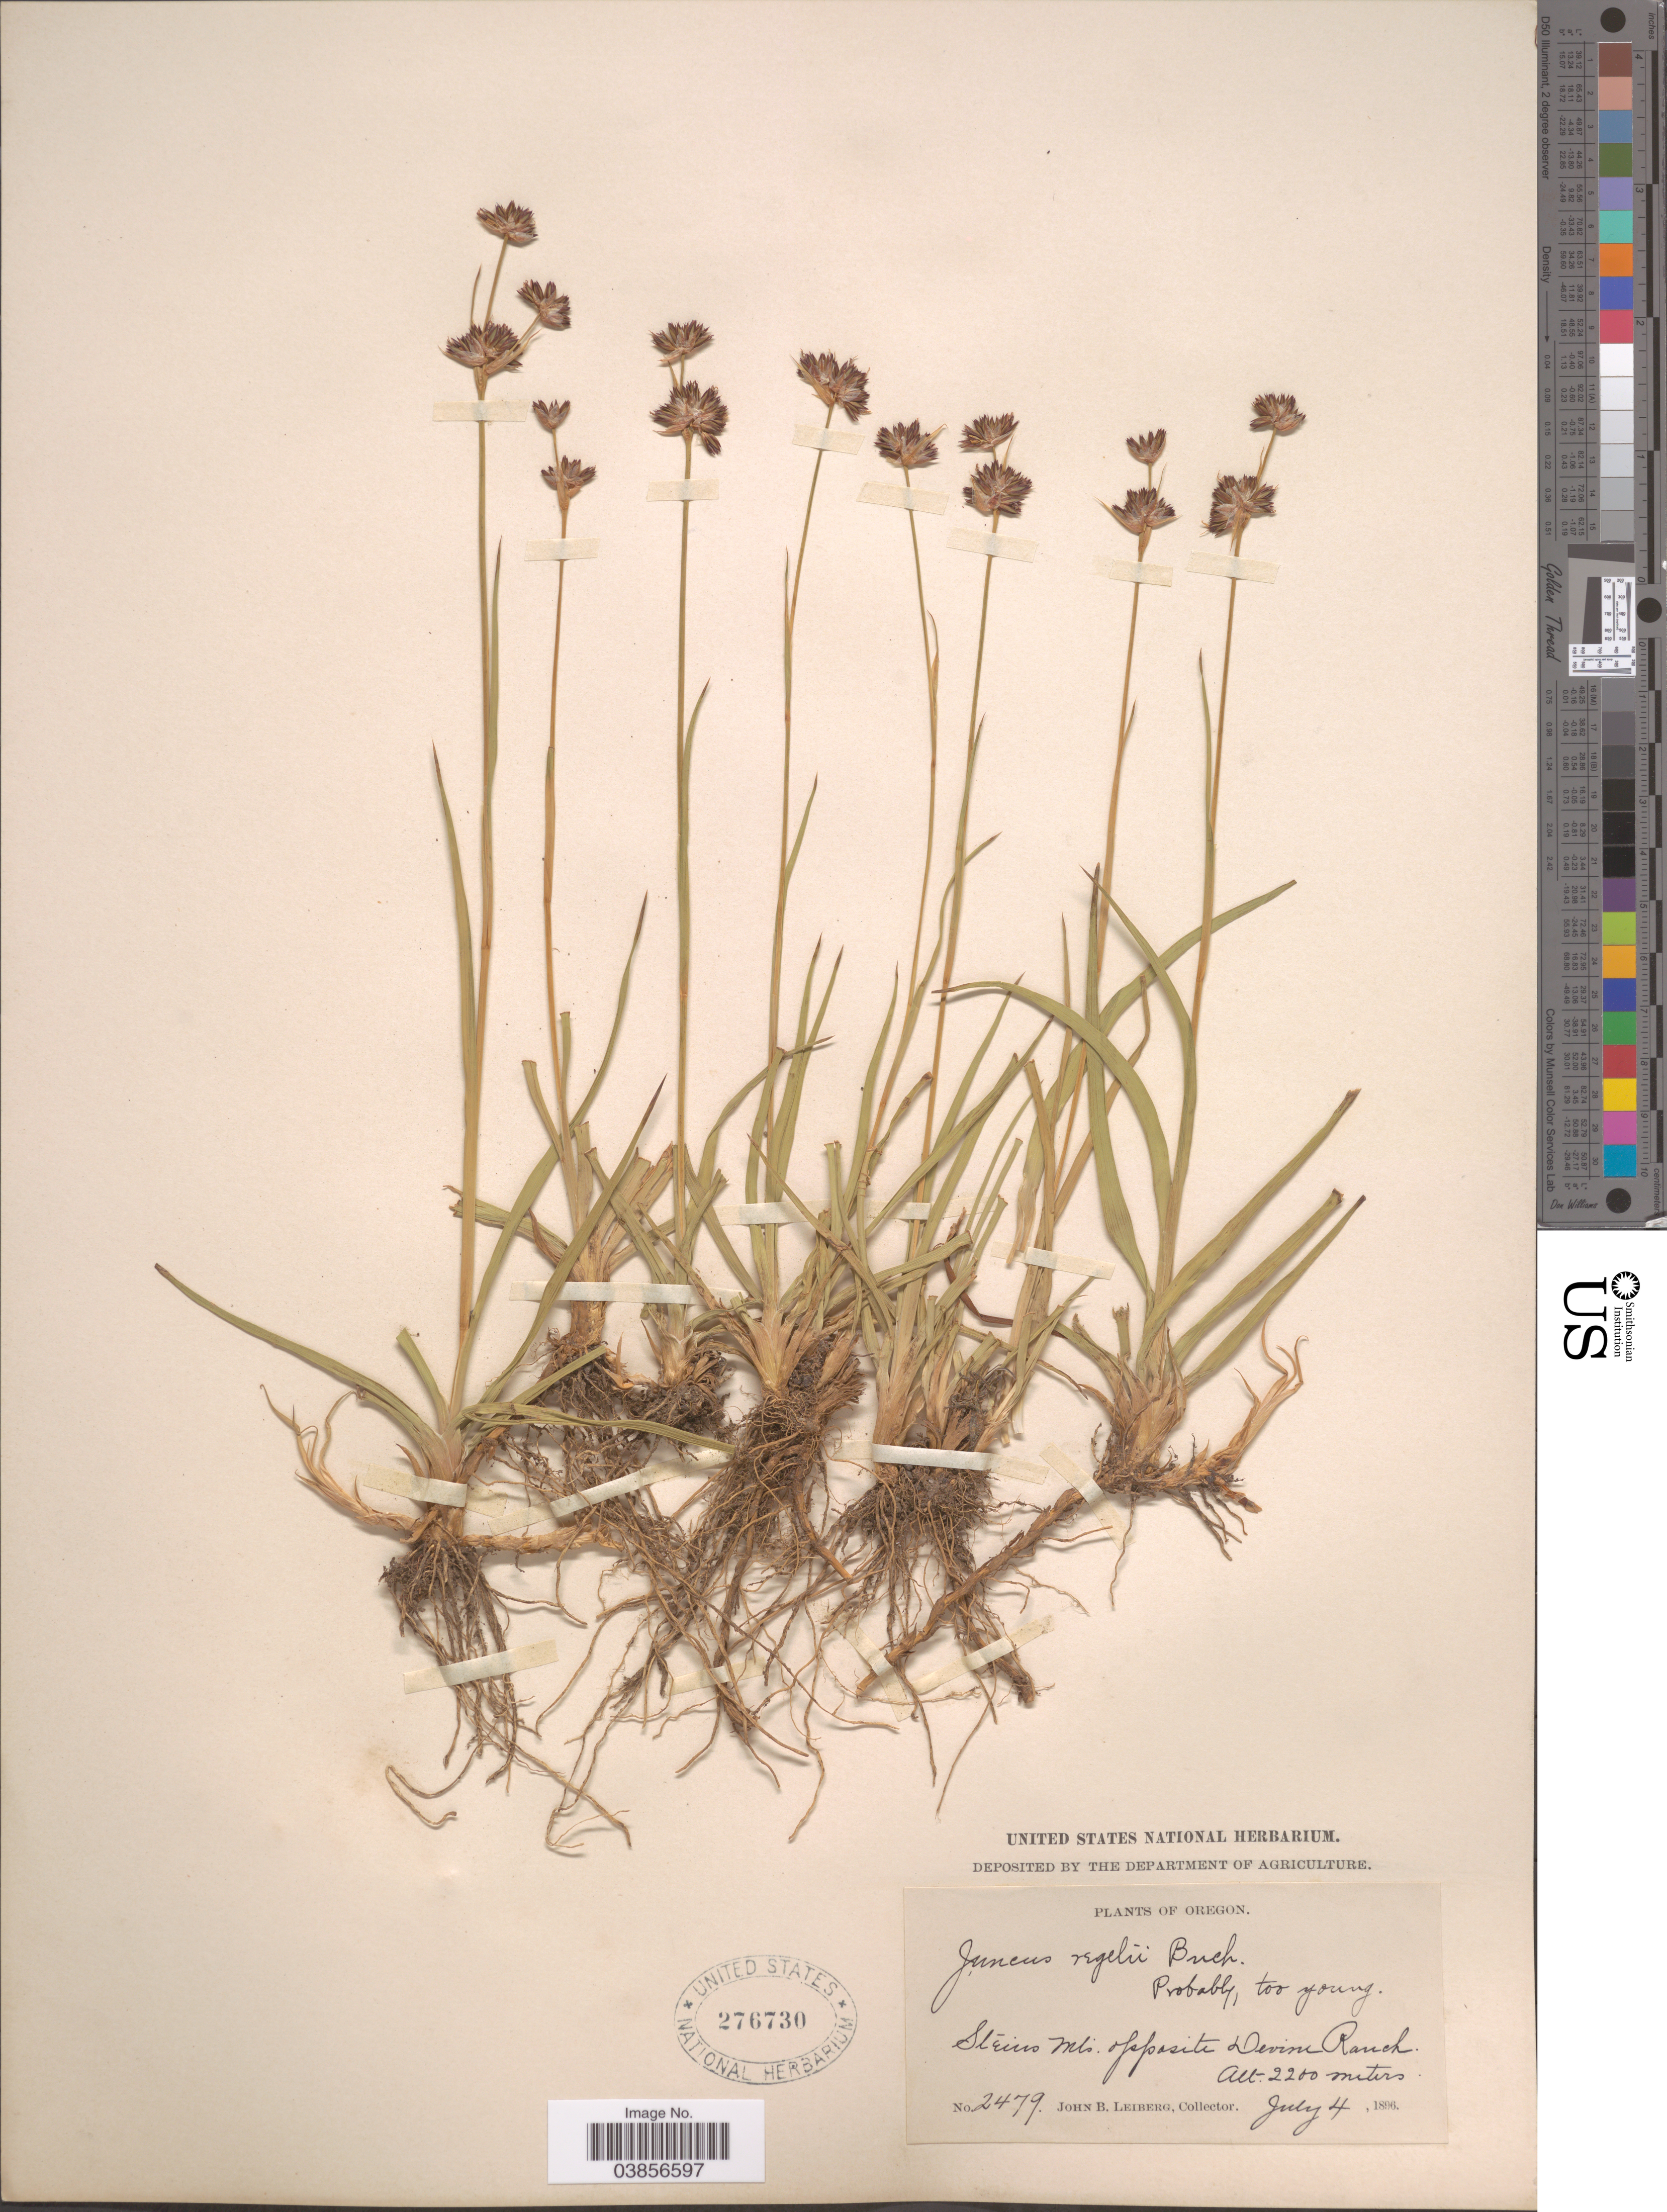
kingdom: Plantae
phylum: Tracheophyta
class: Liliopsida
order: Poales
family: Juncaceae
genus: Juncus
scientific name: Juncus regelii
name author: Buchenau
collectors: J. B. Leiberg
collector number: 2479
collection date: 1896-07-04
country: United States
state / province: Oregon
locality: Steins Mts. opposite Devine Ranch.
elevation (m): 2200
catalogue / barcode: US 276730